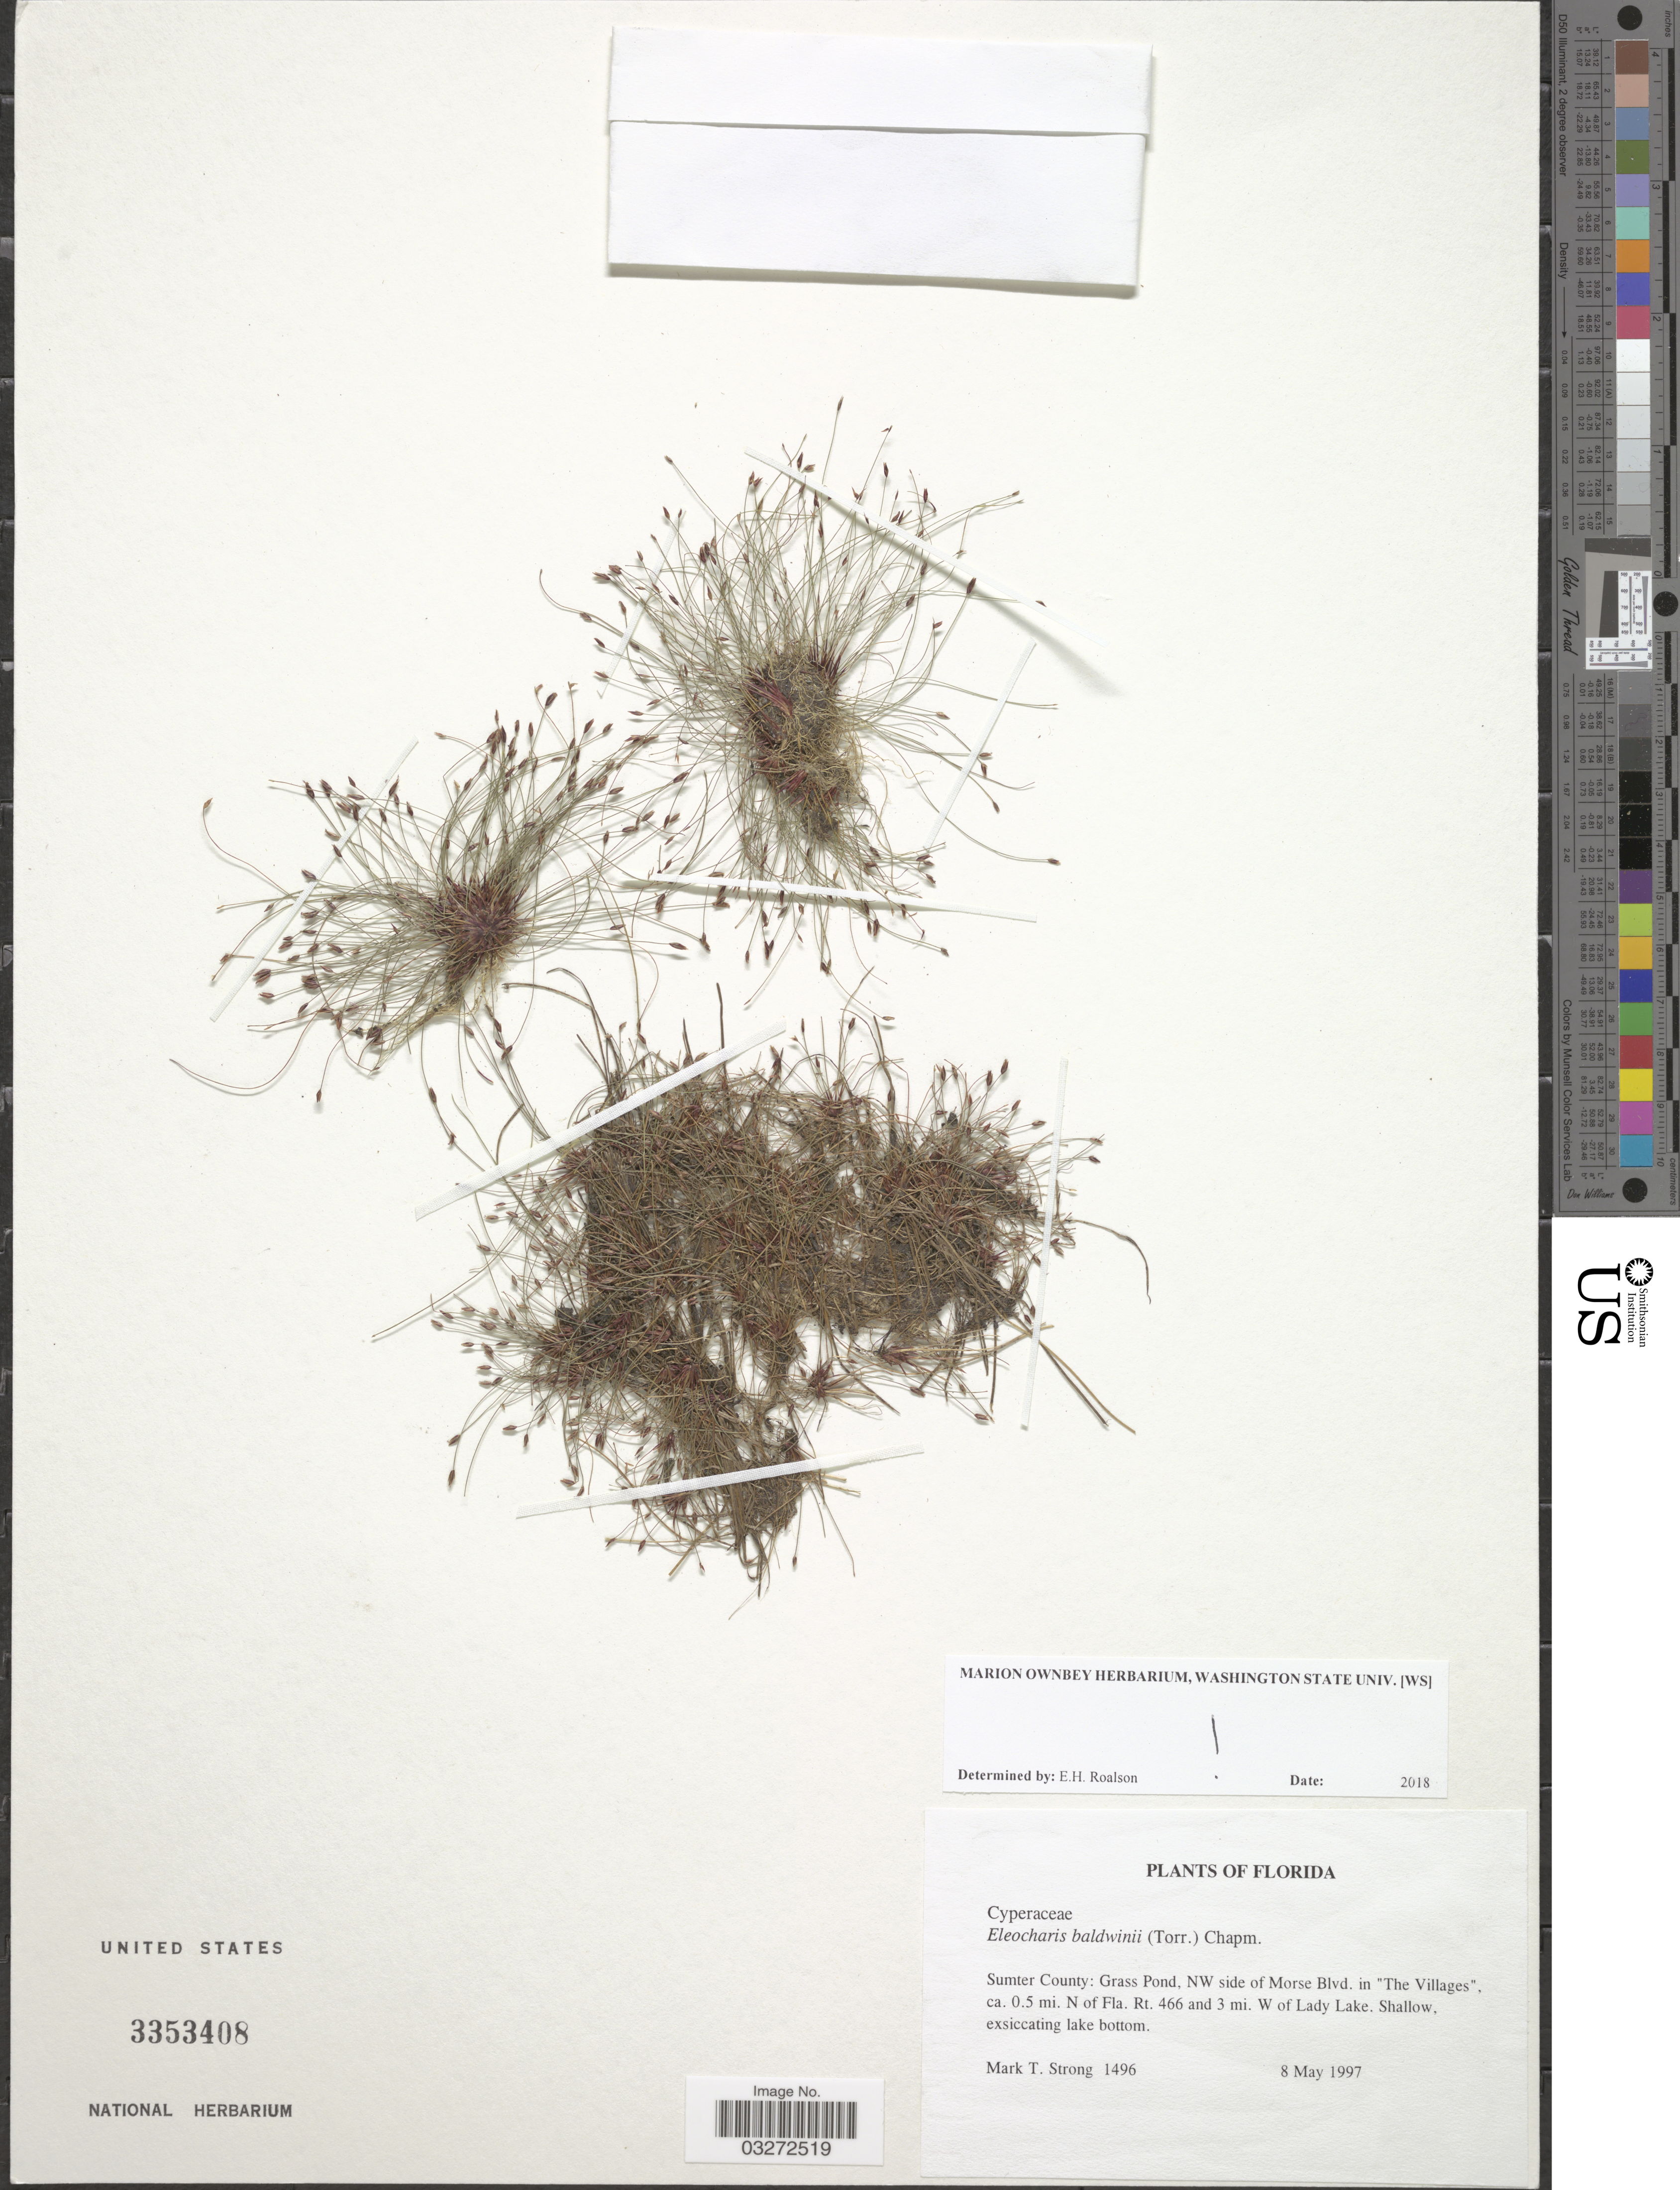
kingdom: Plantae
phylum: Tracheophyta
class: Liliopsida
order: Poales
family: Cyperaceae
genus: Eleocharis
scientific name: Eleocharis baldwinii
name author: (Torr.) Chapm.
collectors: M. T. Strong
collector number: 1496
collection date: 1997-05-08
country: United States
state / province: Florida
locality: Sumter County: Grass Pond, NW side of Morse Blvd. in "The Villages". ca. 0.5 mi. N of Fla. Rt. 466 and 3 mi. W of Lady Lake.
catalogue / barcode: US 3353408